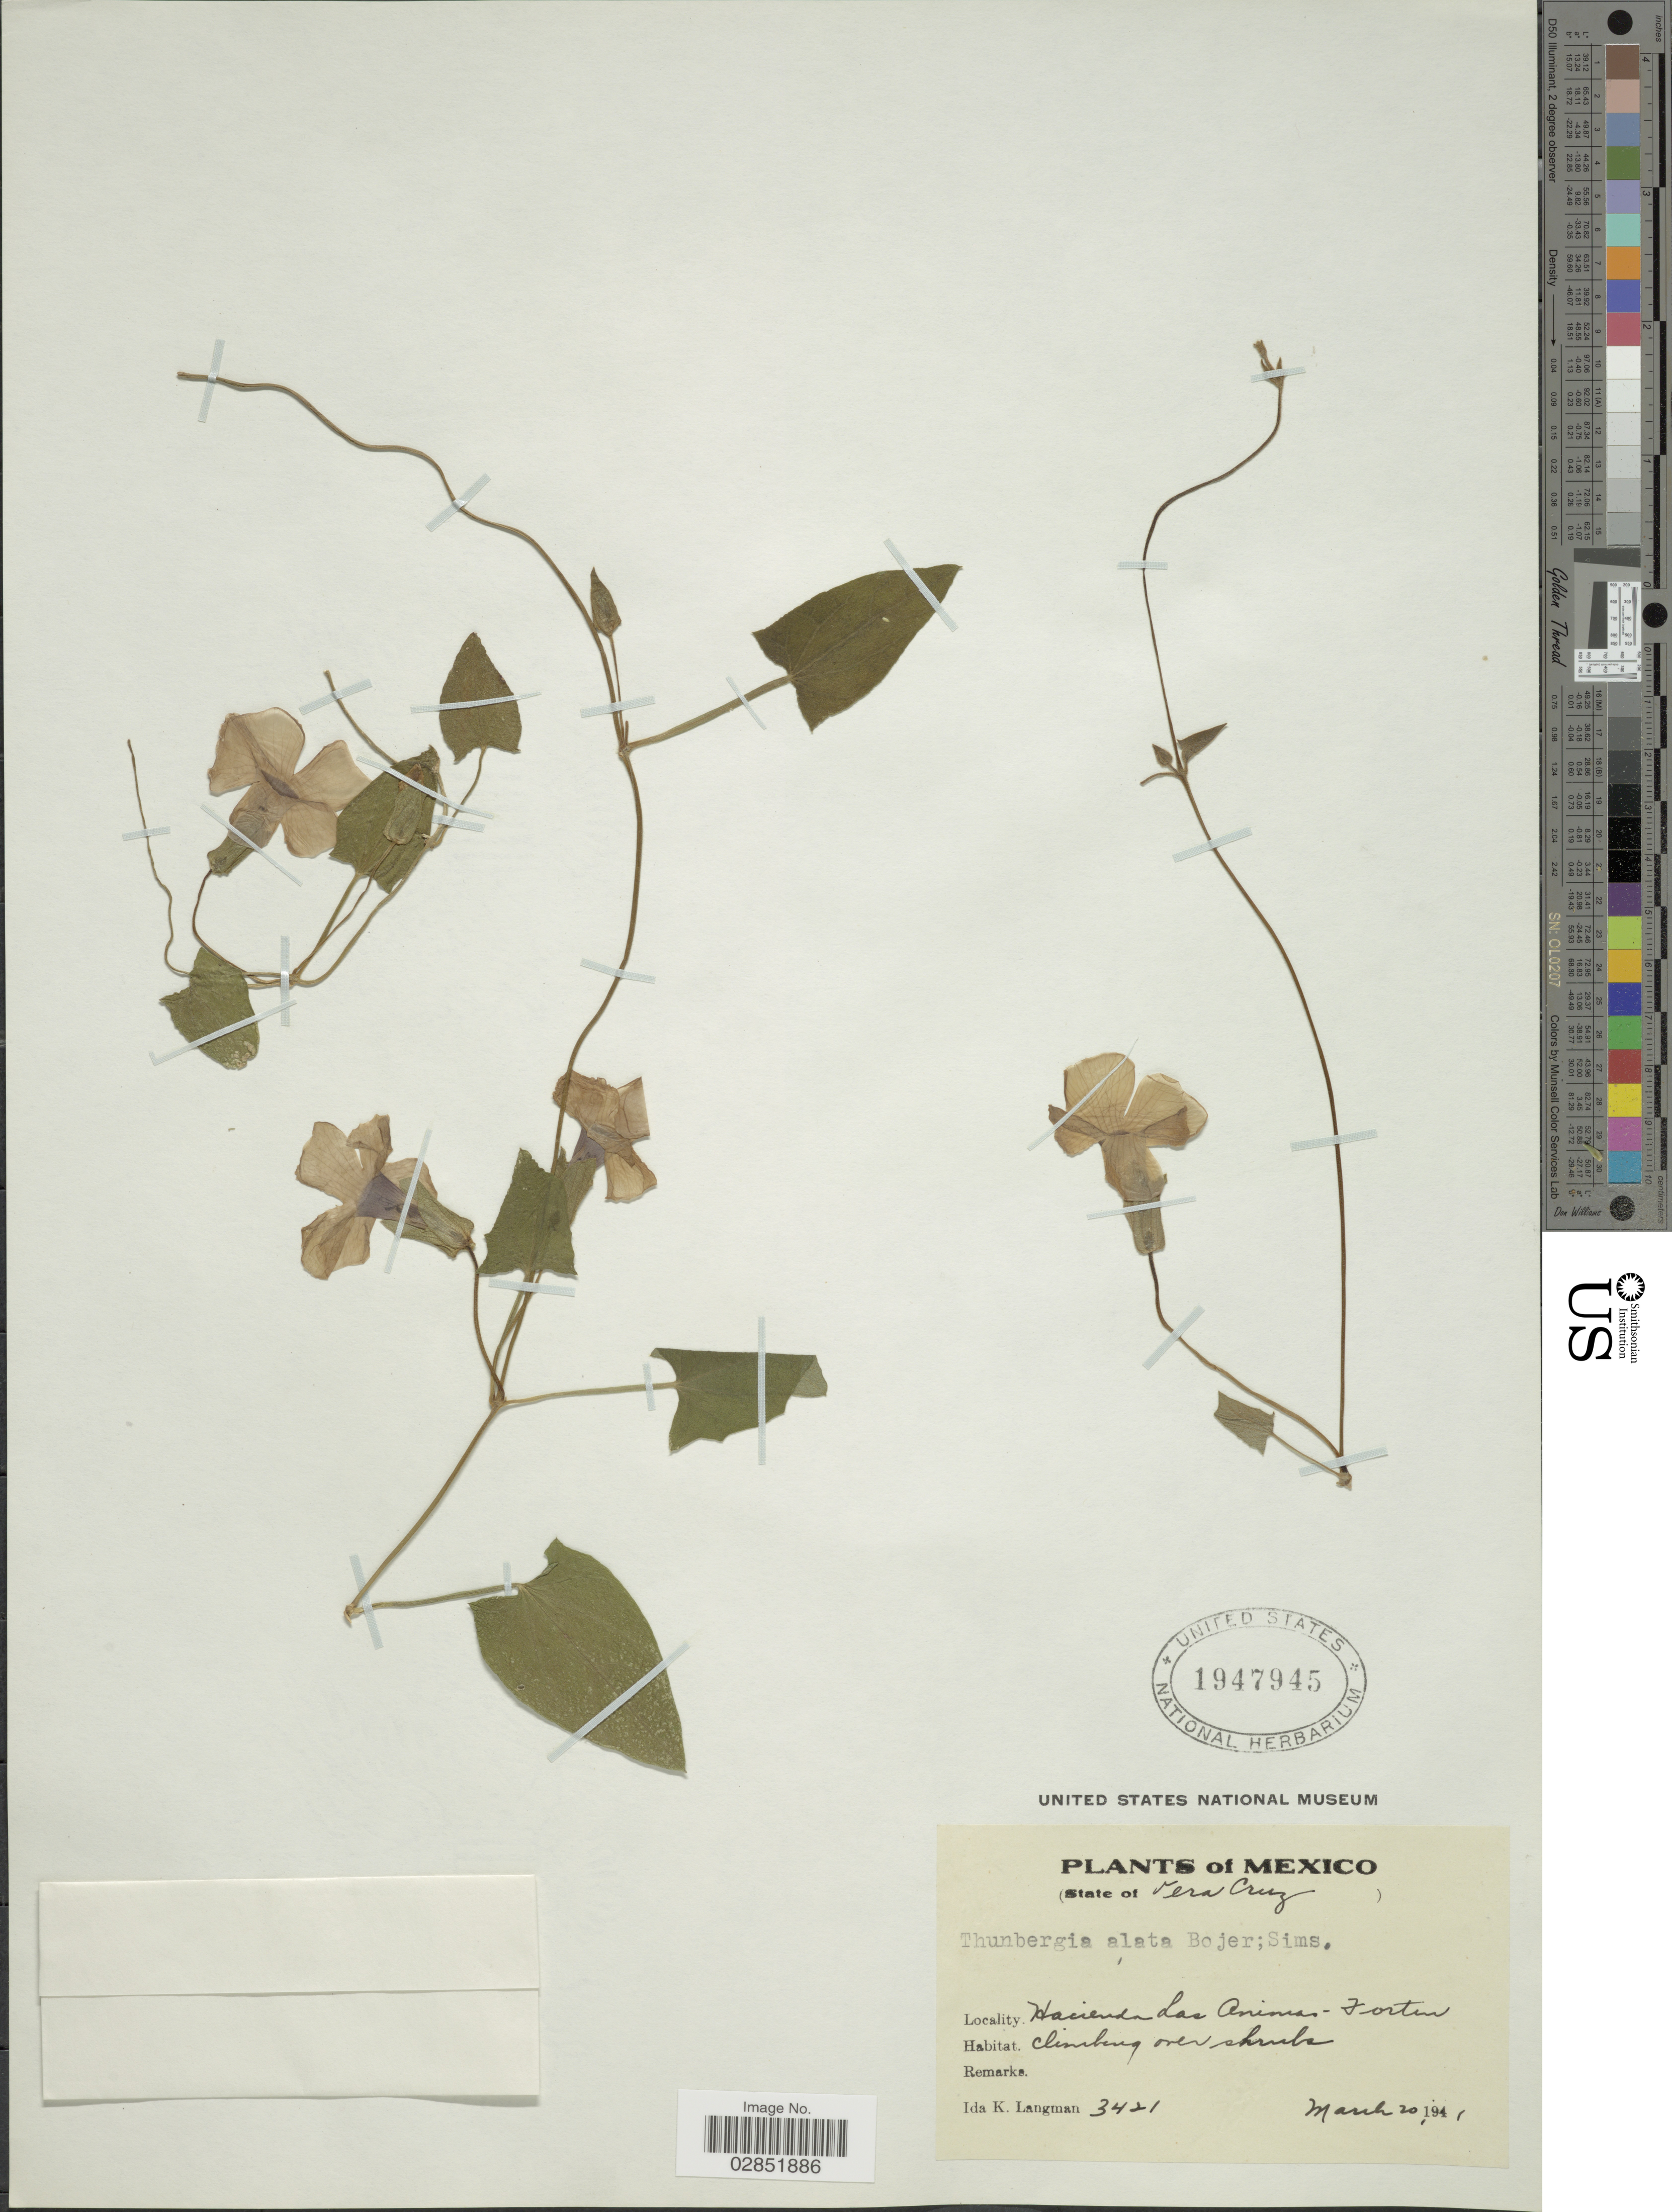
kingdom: Plantae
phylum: Tracheophyta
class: Magnoliopsida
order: Lamiales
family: Acanthaceae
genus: Thunbergia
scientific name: Thunbergia alata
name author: Bojer ex Sims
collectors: I. K. Langman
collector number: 3421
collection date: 1941-03-20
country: Mexico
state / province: Veracruz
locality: Hacienda Las Animas-Forten.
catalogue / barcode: US 1947945